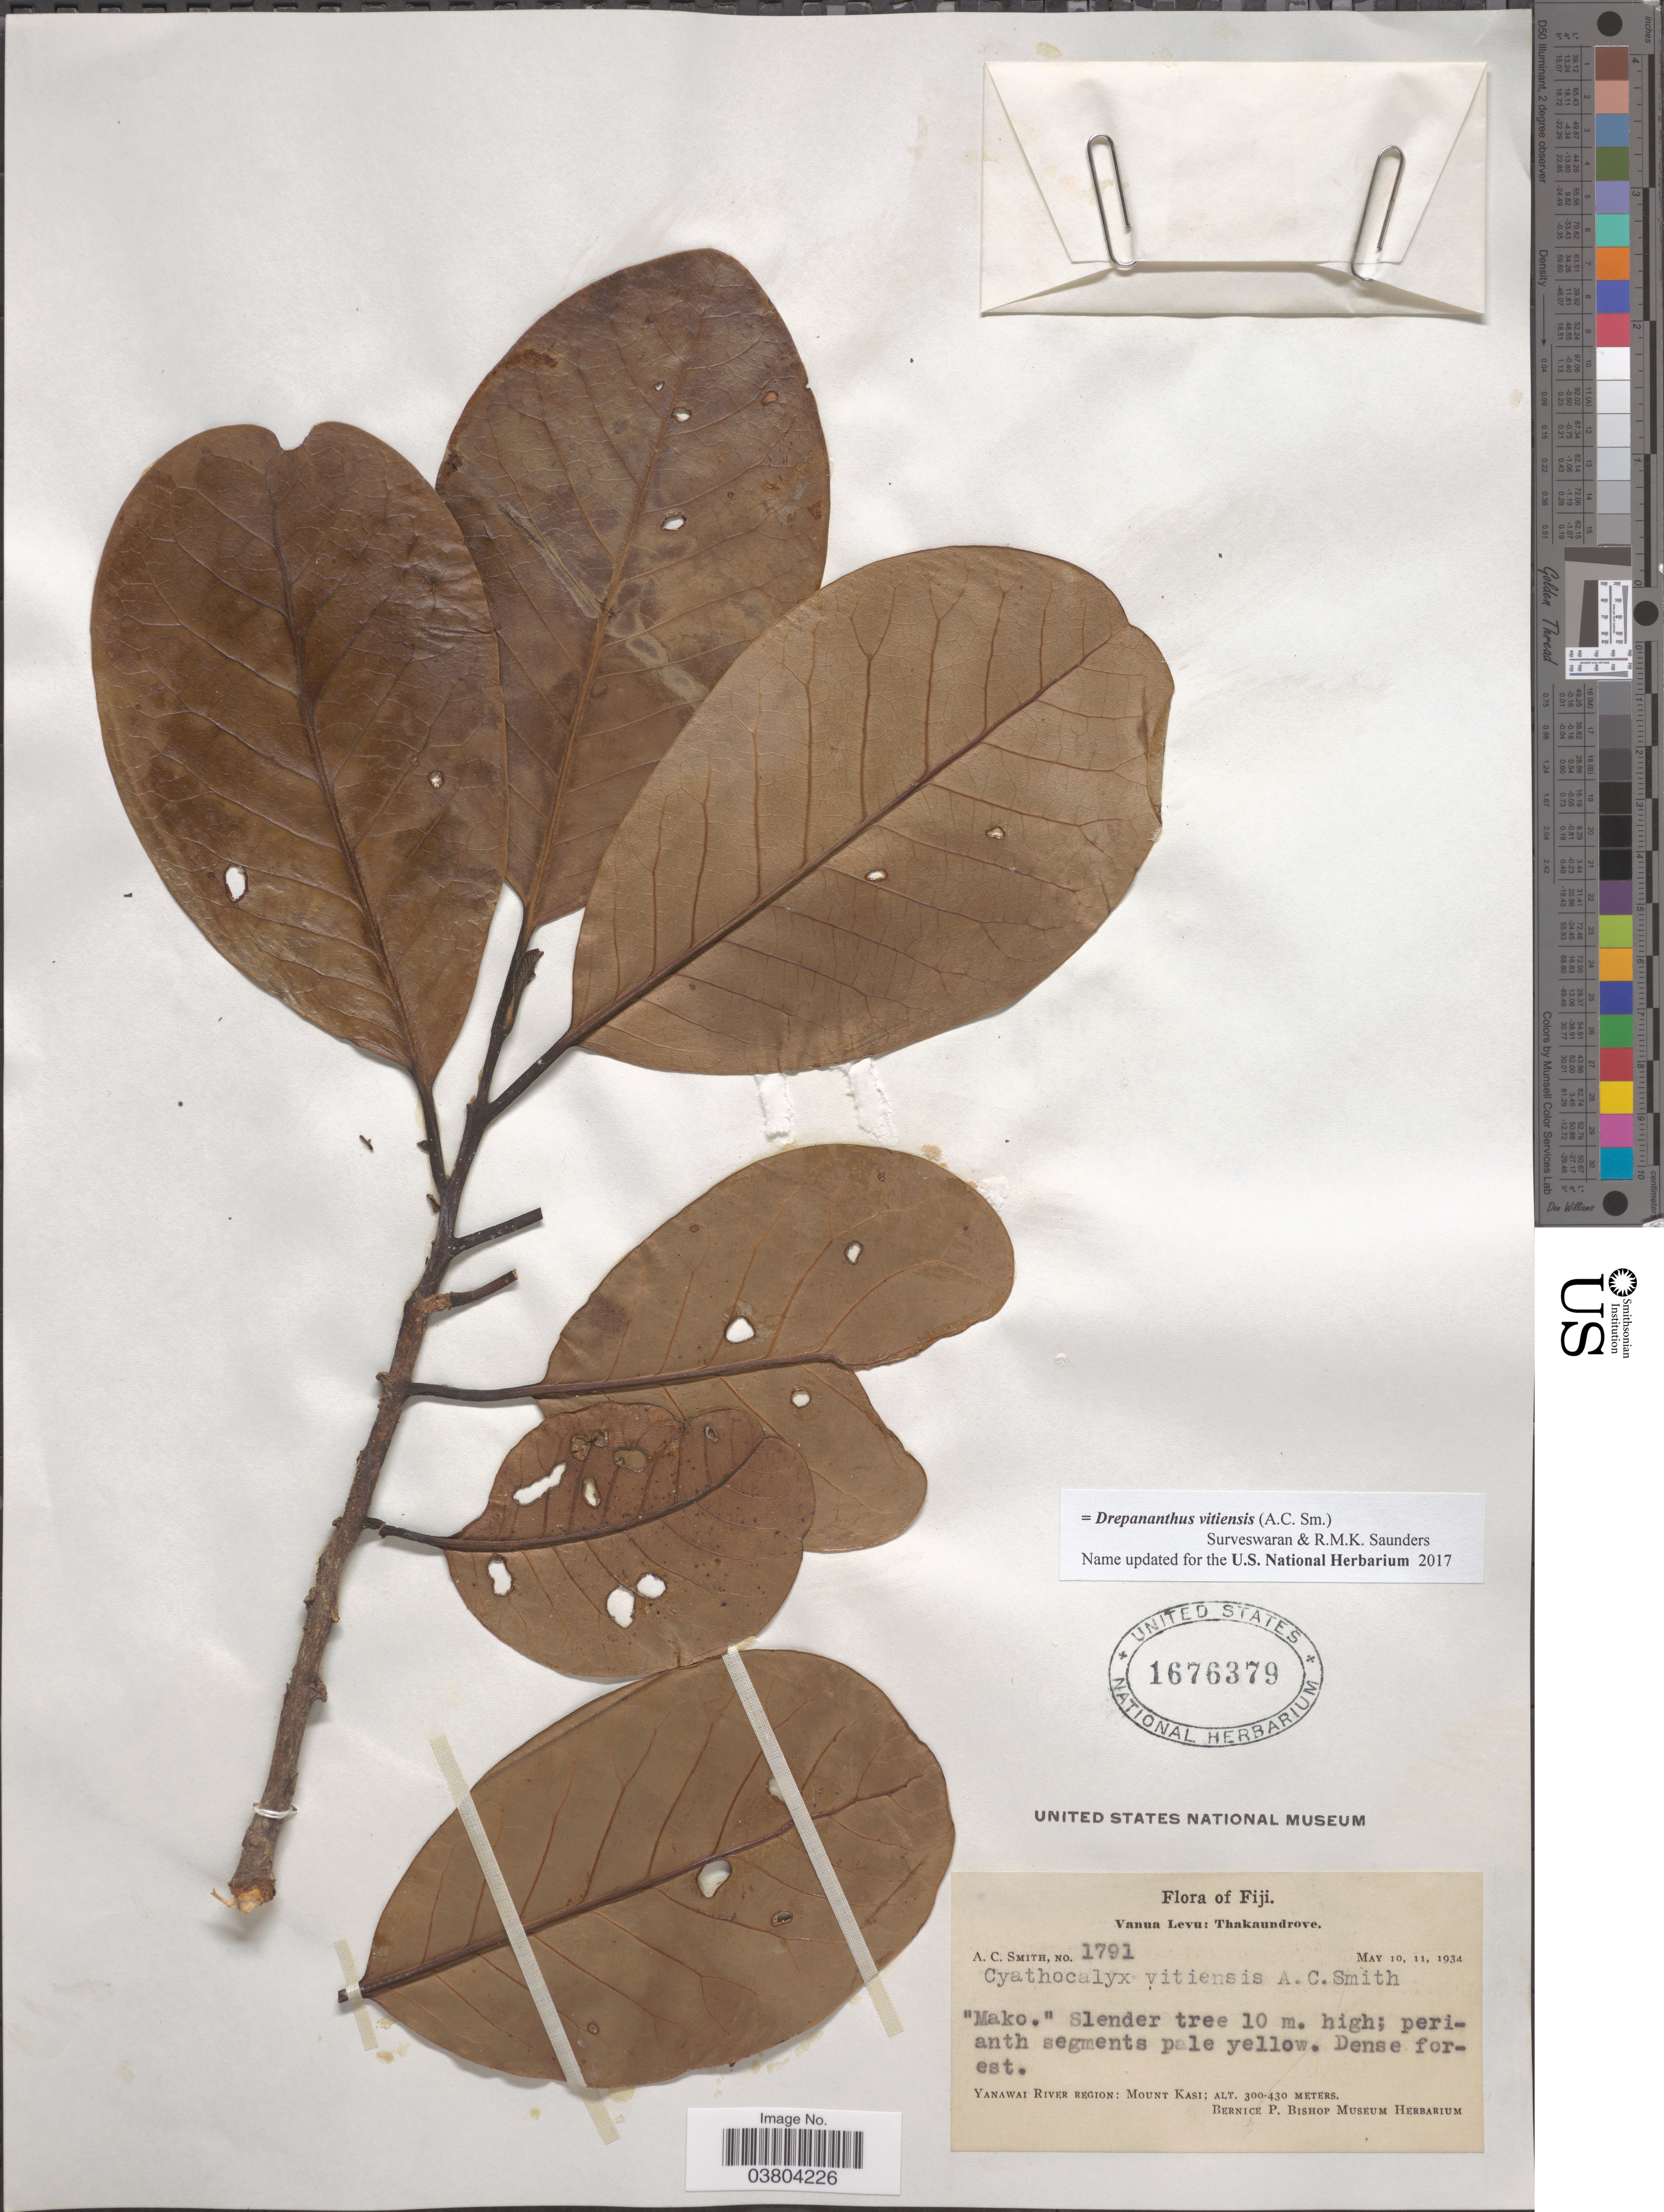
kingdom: Plantae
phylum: Tracheophyta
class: Magnoliopsida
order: Magnoliales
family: Annonaceae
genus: Drepananthus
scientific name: Drepananthus vitiensis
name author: (A.C. Sm.) Surveswaran & R.M.K. Saunders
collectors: A. C. Smith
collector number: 1791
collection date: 1934-05-10/1934-05-11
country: Fiji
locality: Vanua Levu: Thakaundrove. Yanawai River Region: Mount Kasi.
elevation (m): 300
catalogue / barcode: US 1676379